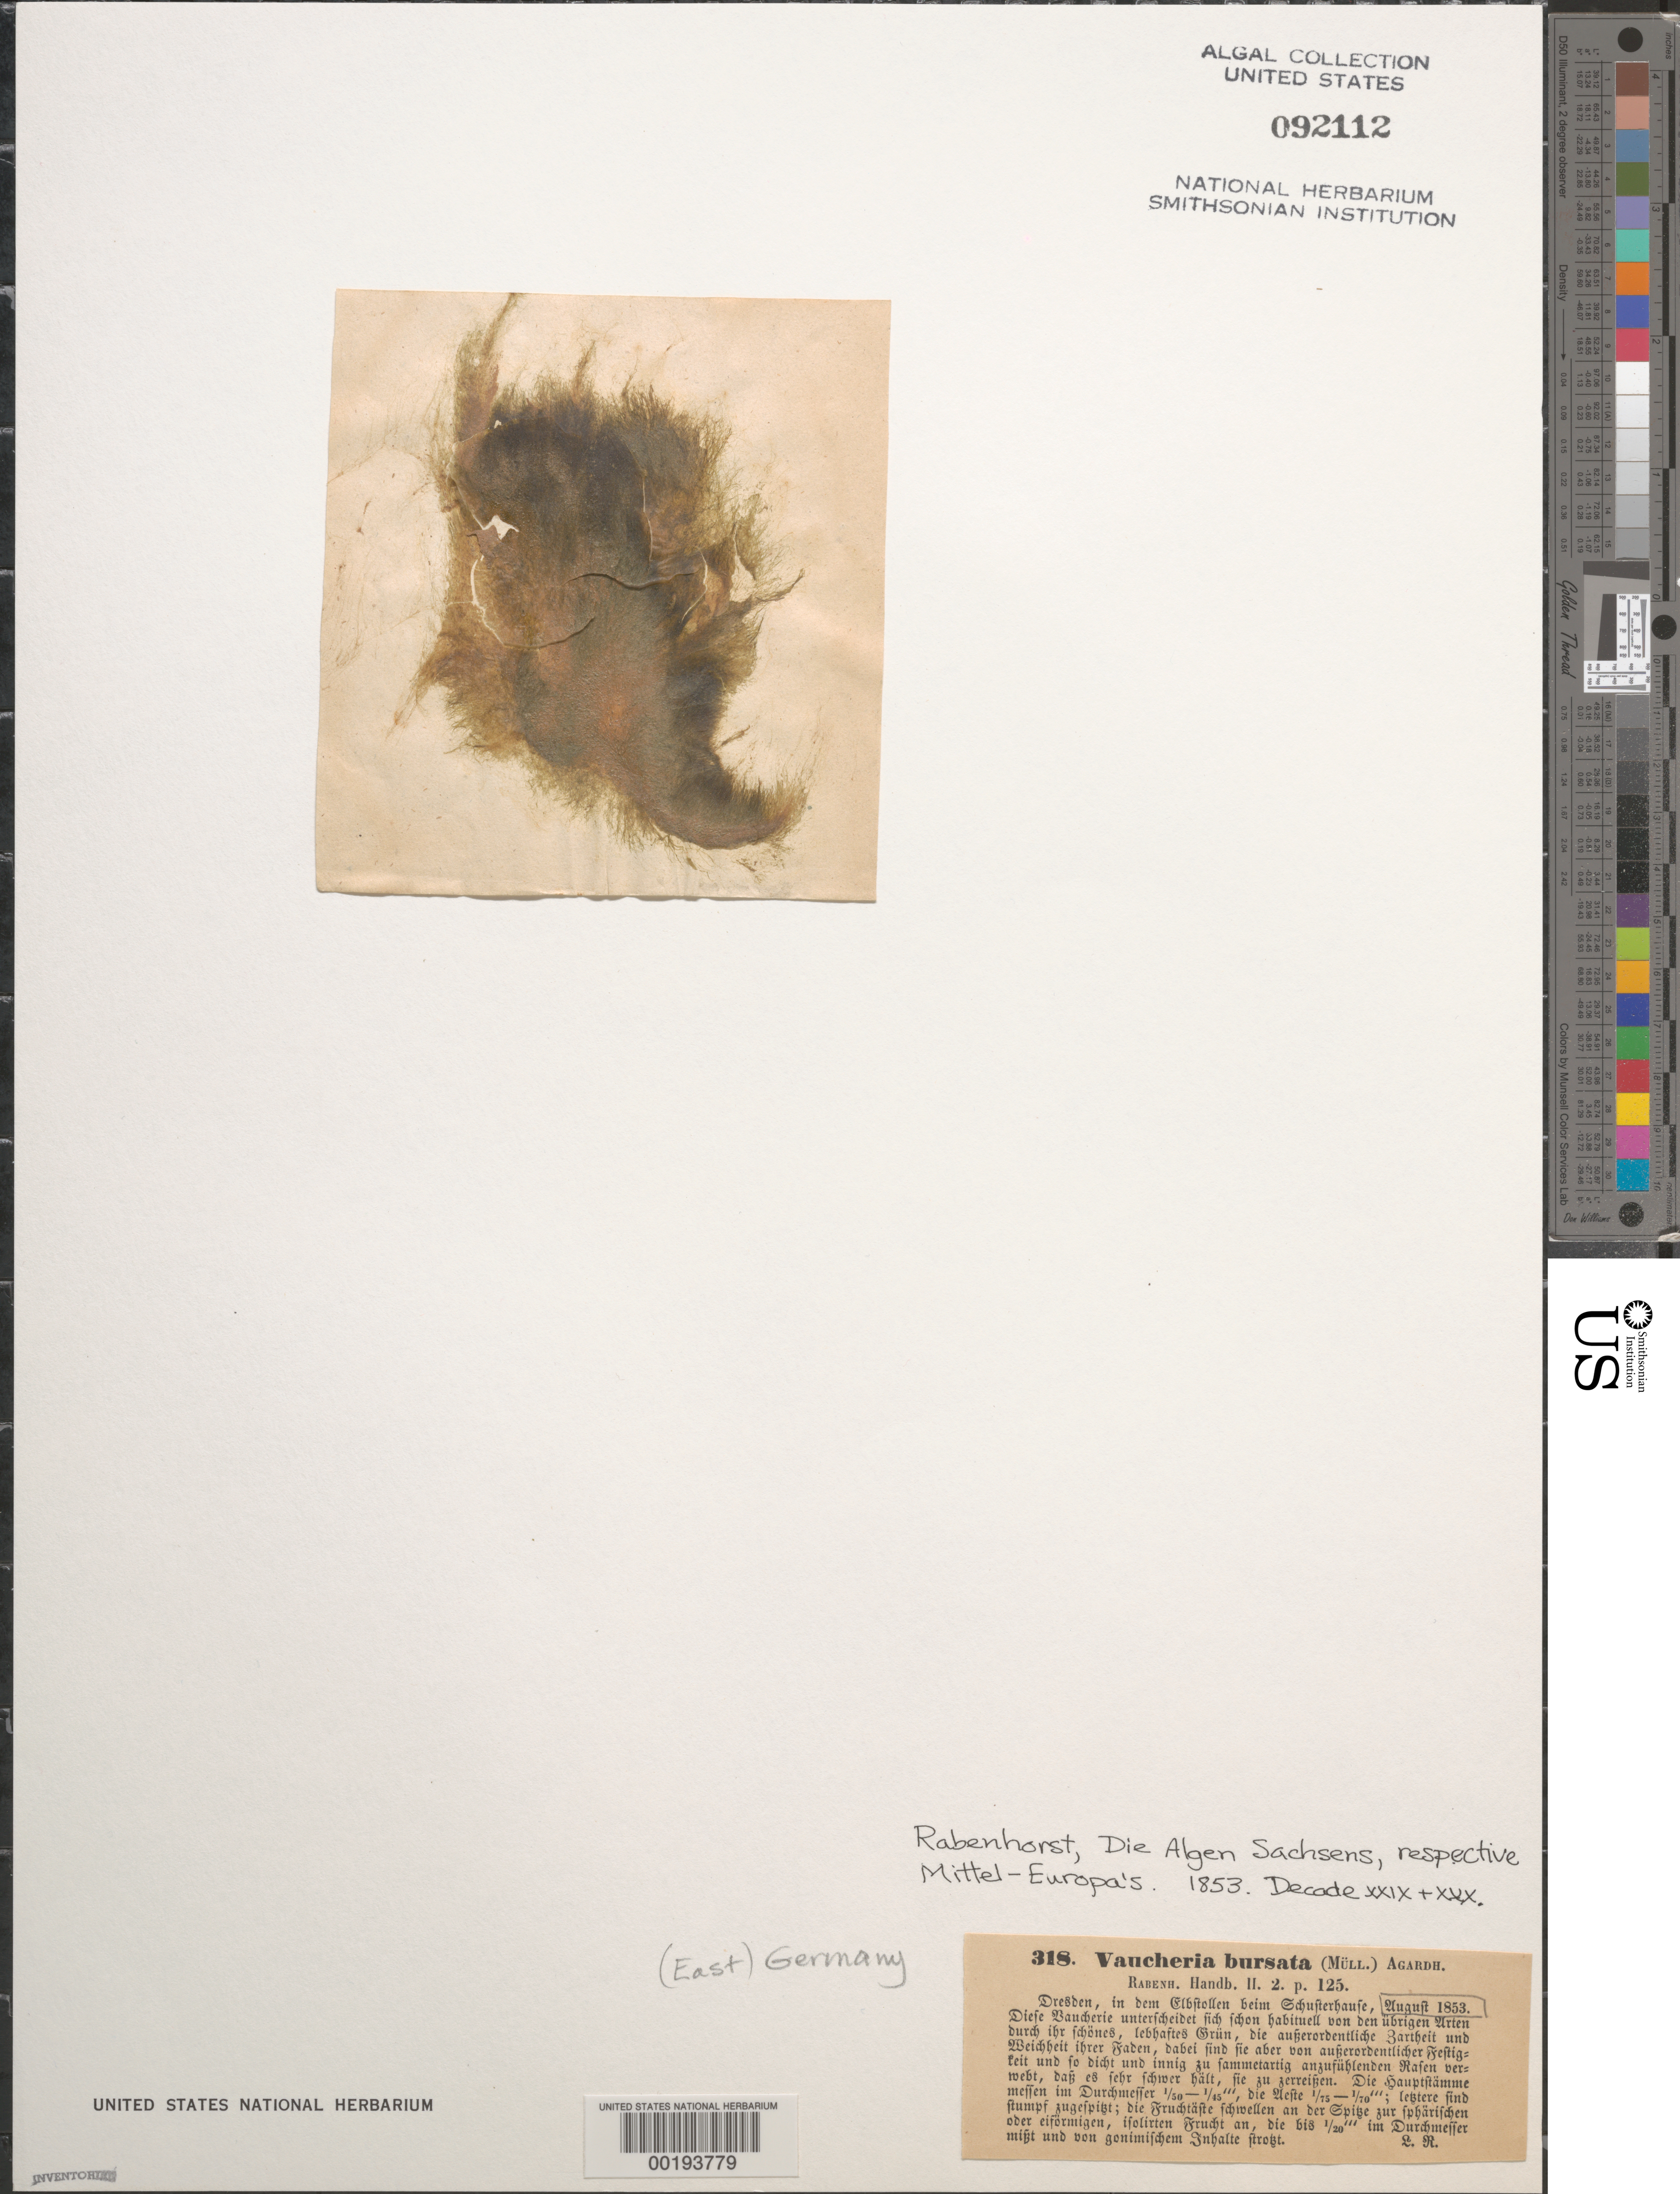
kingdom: Chromista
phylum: Ochrophyta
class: Xanthophyceae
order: Vaucheriales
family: Vaucheriaceae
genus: Vaucheria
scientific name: Vaucheria bursata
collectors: G. L. Rabenhorst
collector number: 318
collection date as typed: Aug 1853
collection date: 1853-08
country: Germany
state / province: Sachsen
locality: Dresden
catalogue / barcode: US 92112